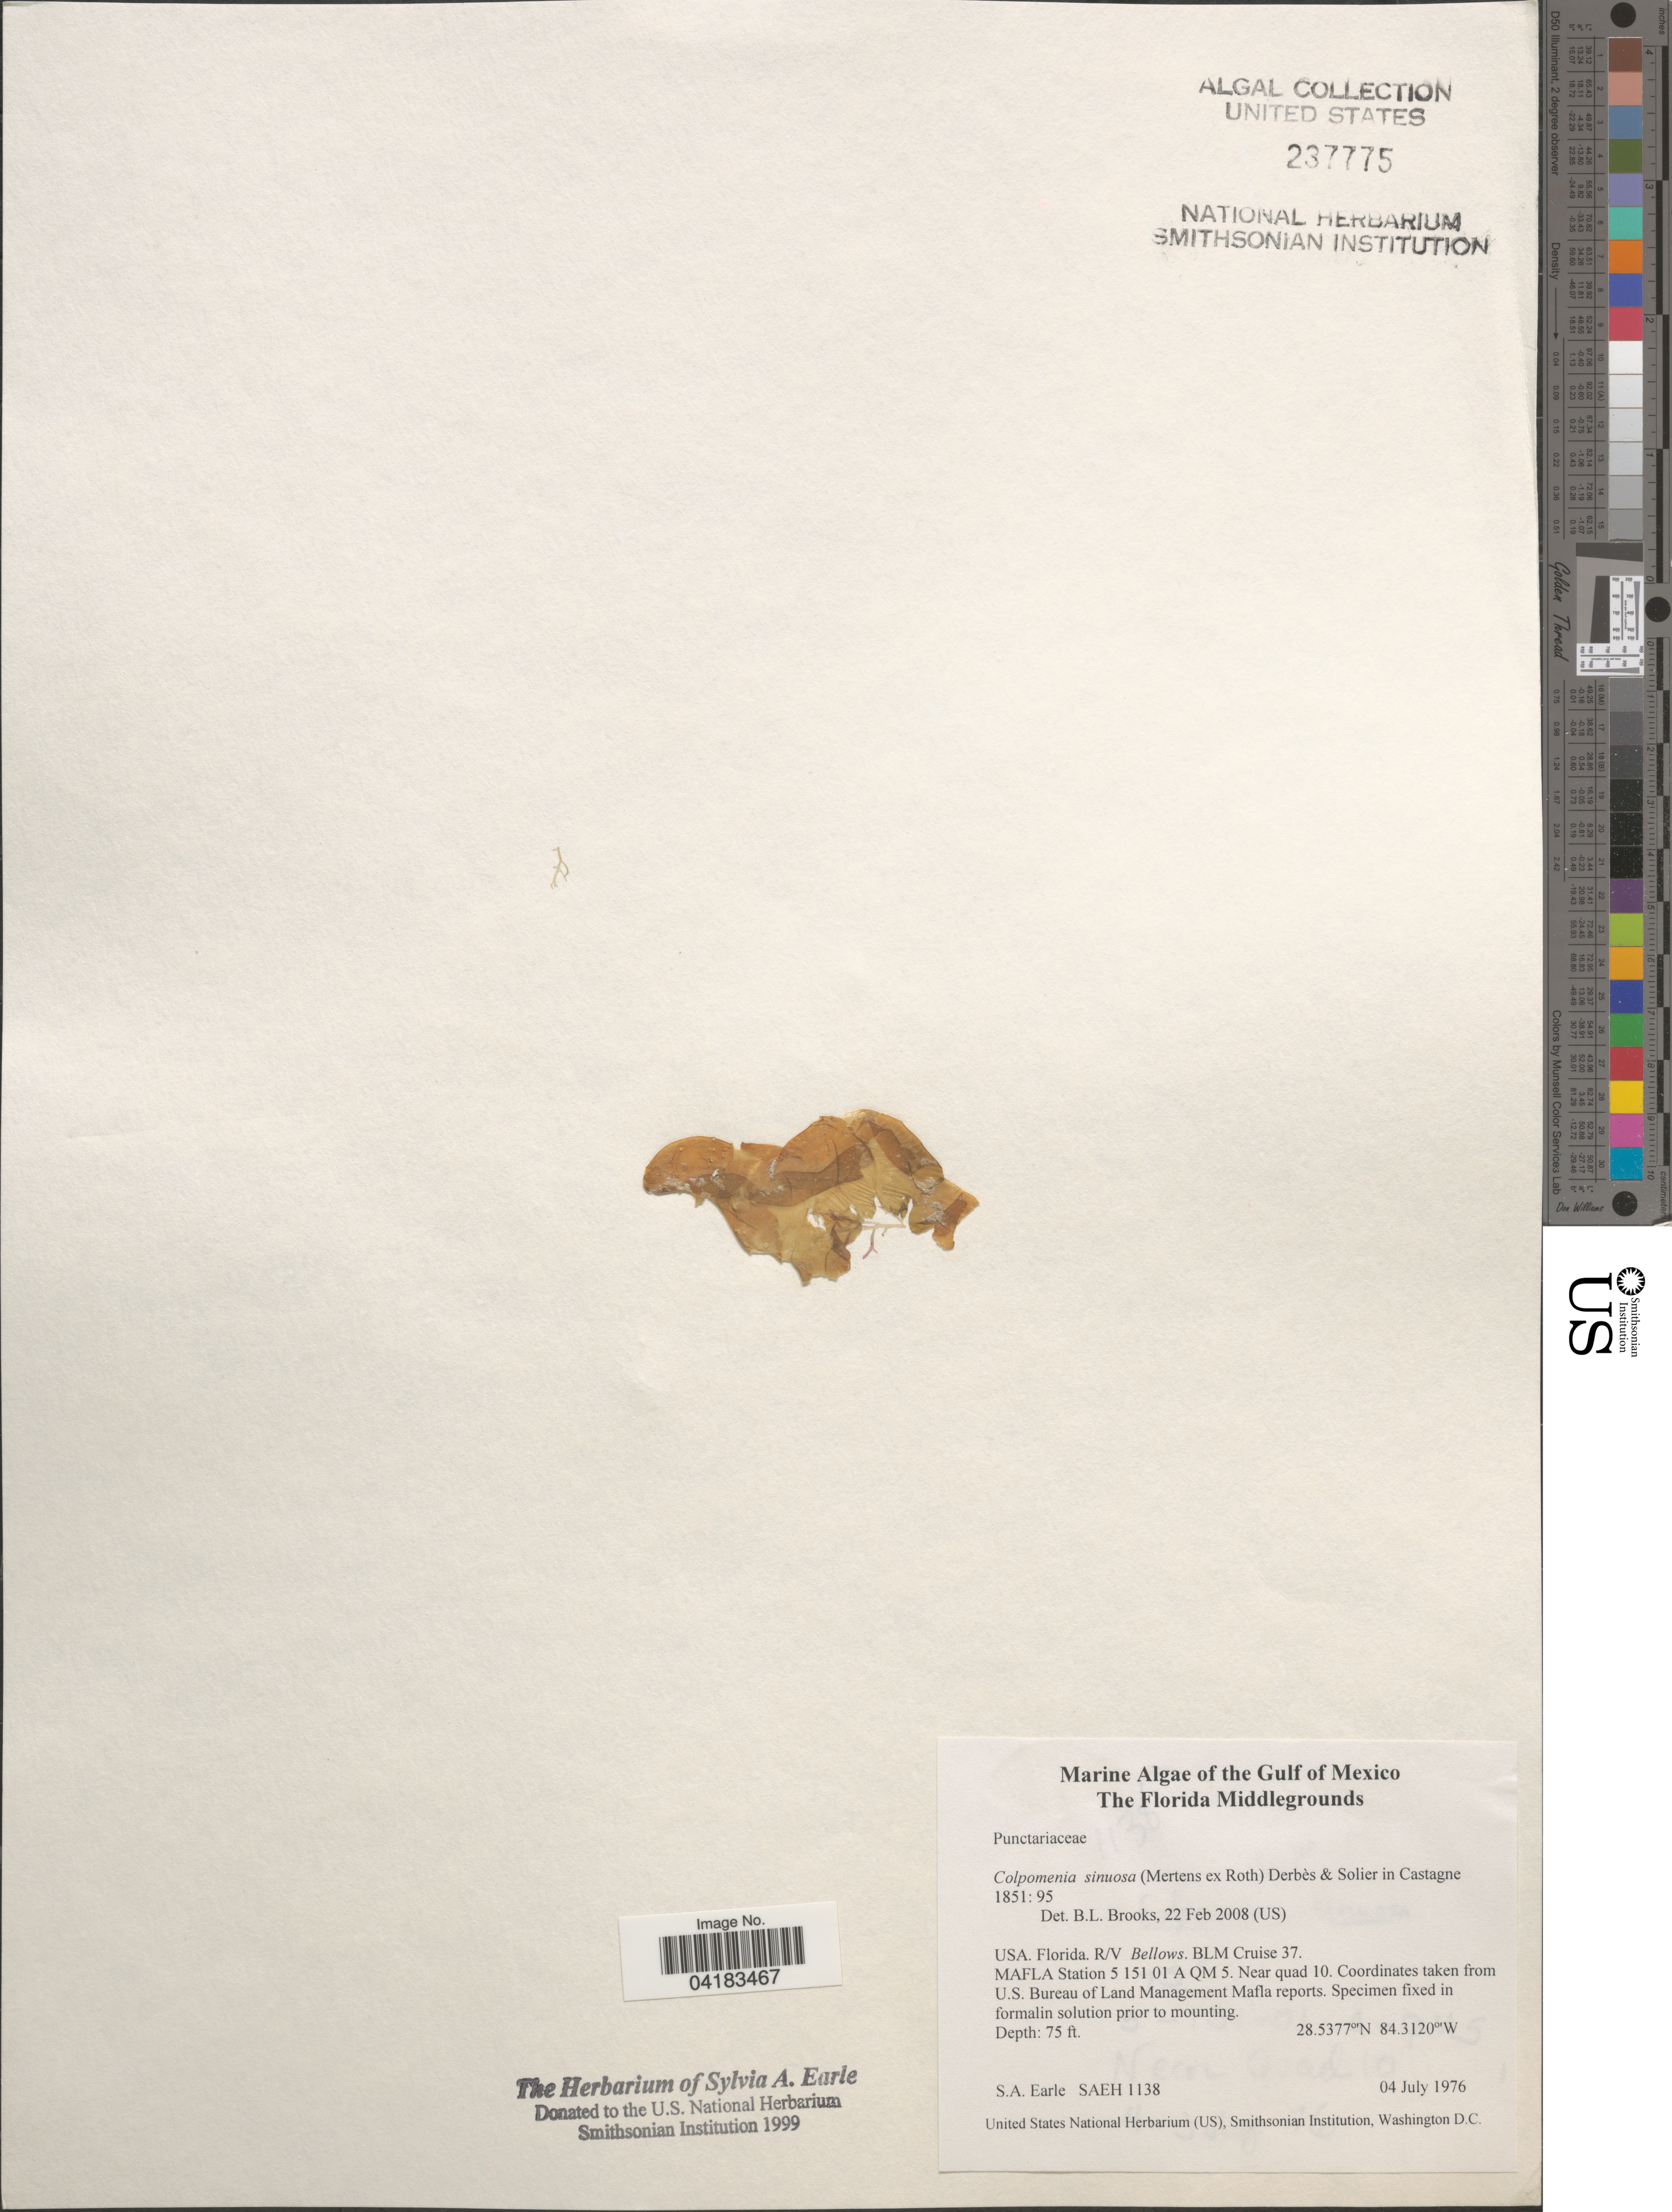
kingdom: Chromista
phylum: Ochrophyta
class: Phaeophyceae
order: Scytosiphonales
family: Scytosiphonaceae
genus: Colpomenia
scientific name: Colpomenia sinuosa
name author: (K. Mert. ex Roth) Derbes & Solier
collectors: S. A. Earle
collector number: SAEH1138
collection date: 1976-07-04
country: United States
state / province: Florida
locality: The Gulf of Mexico. The Florida Middlegrounds. R/V Bellows. BLM Cruise 37. MAFLA Station 5 151 01 A QM 5. Near quad 10.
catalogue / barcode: US 237775